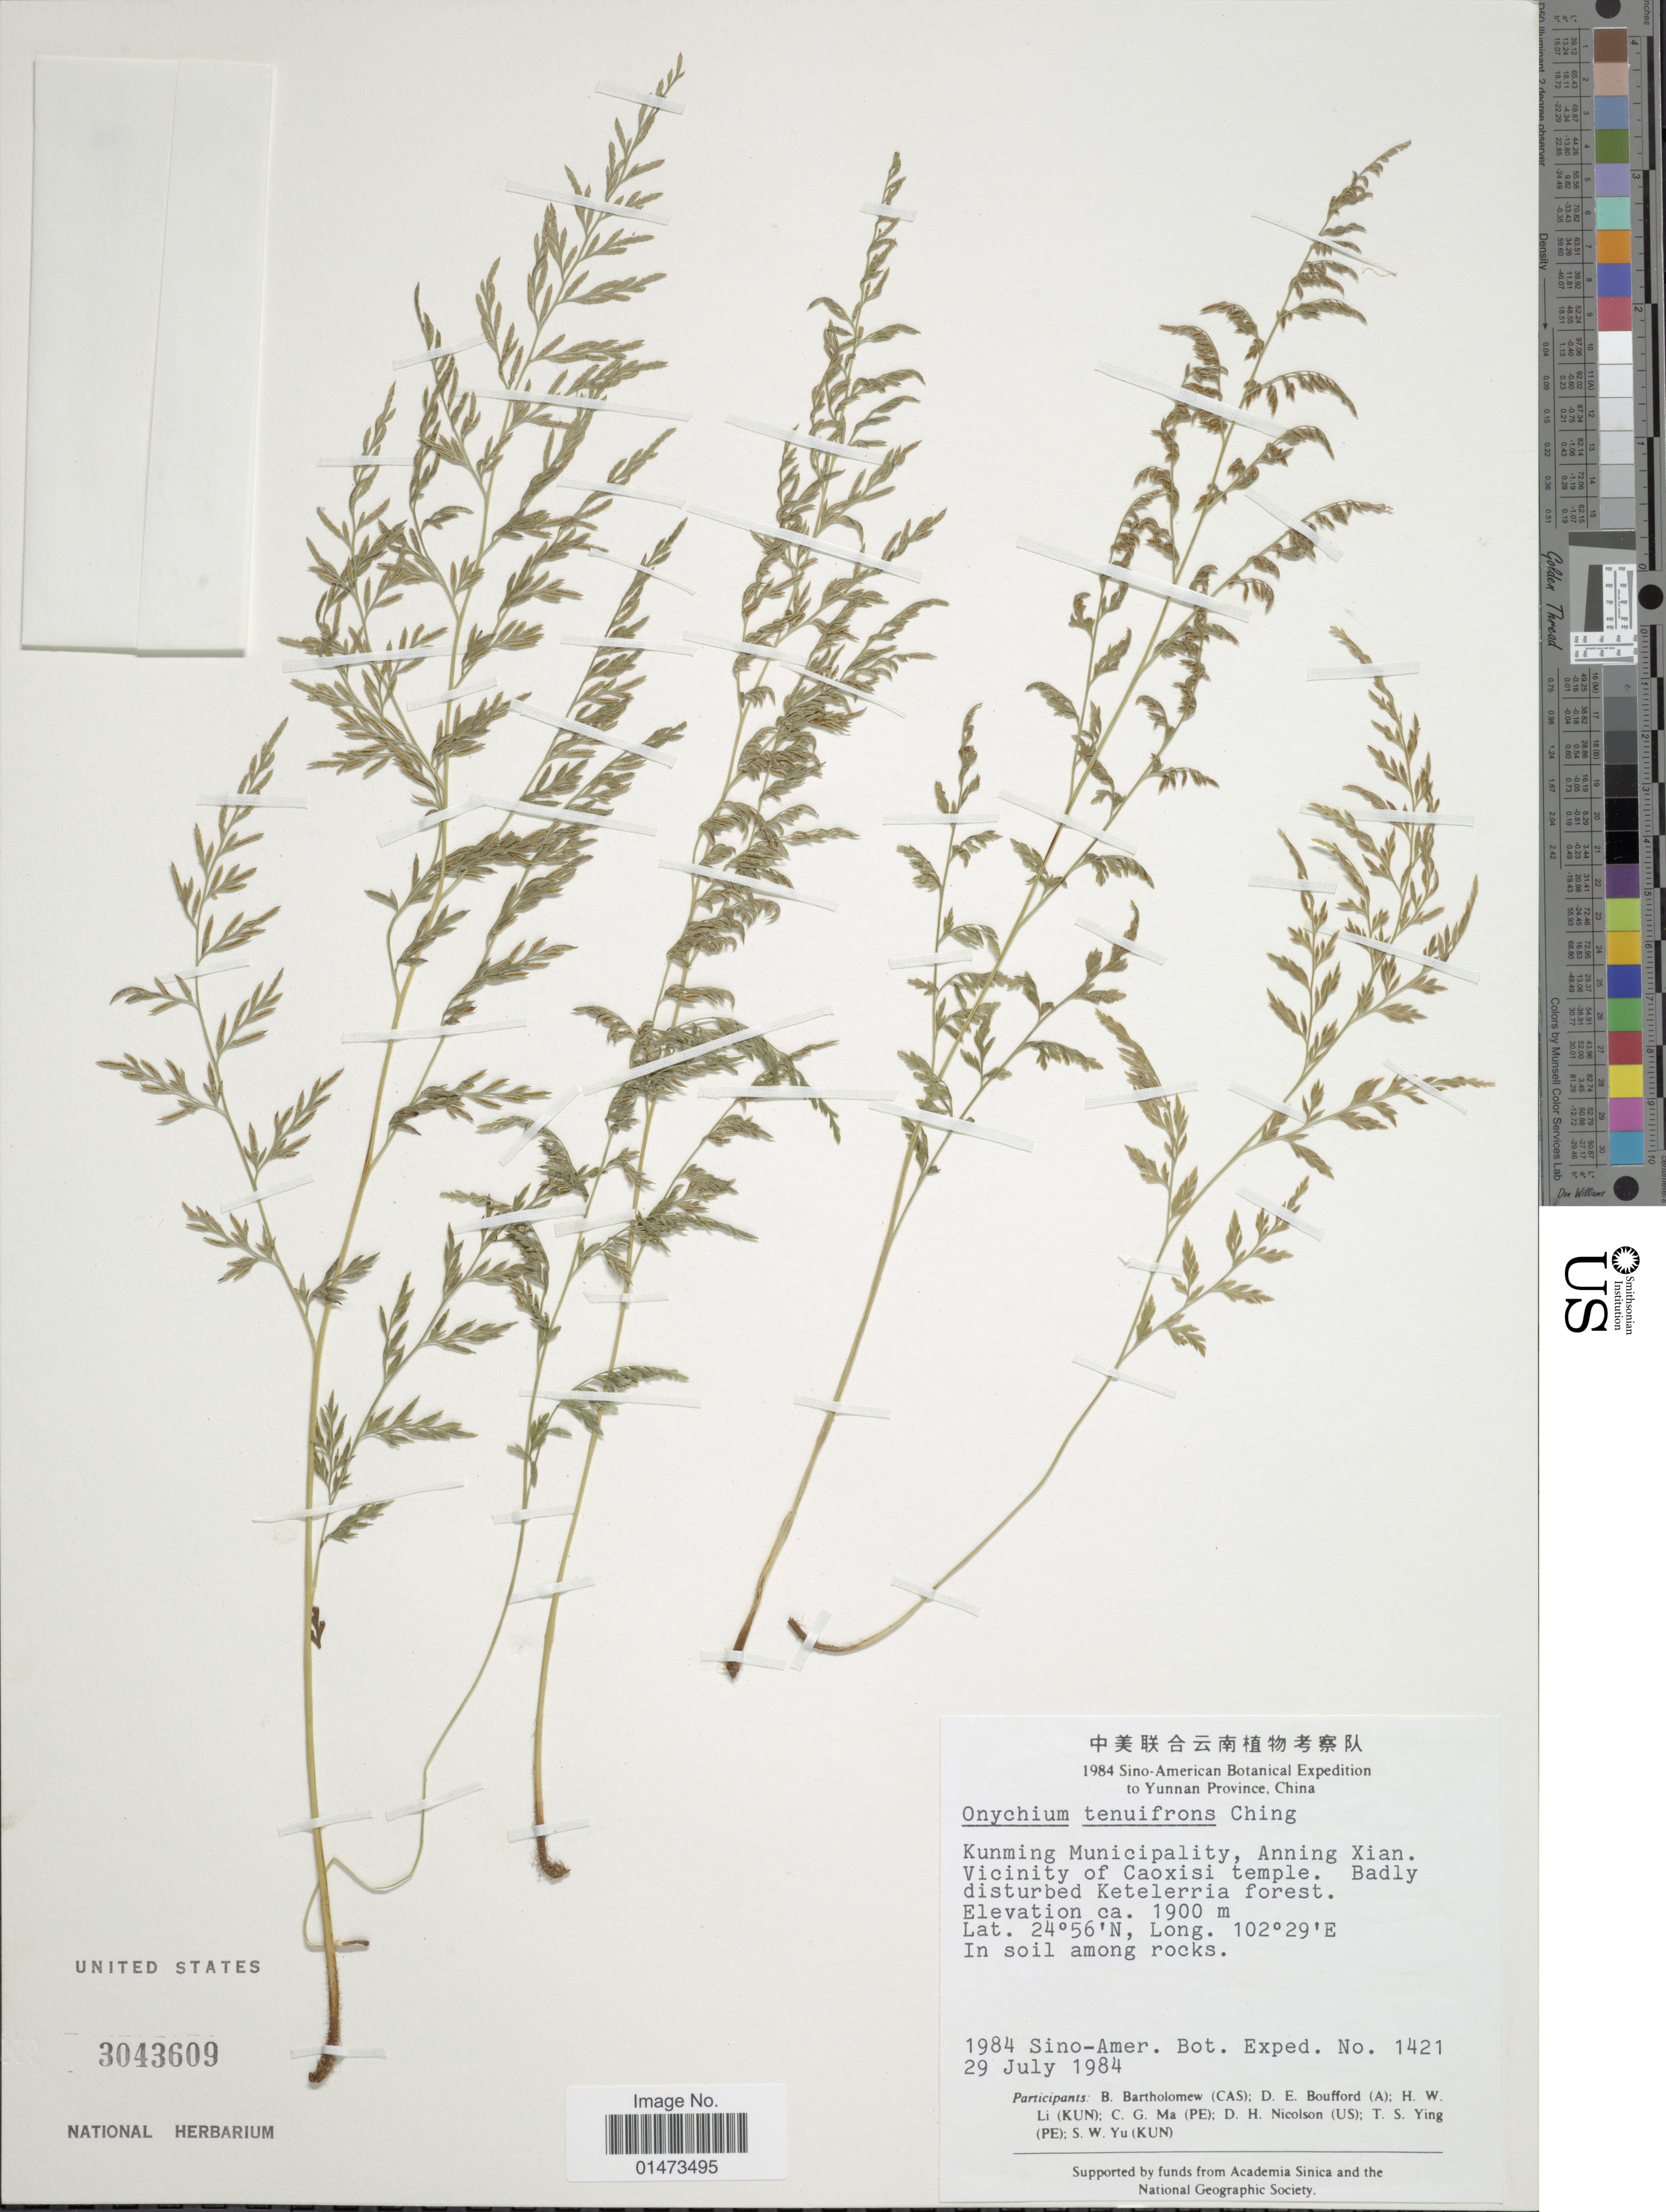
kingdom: Plantae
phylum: Tracheophyta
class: Polypodiopsida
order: Polypodiales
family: Pteridaceae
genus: Onychium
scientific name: Onychium tenuifrons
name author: Ching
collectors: Sino-Amer. Bot. Exped. 1984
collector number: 1421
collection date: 1984-07-29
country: China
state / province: Yunnan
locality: Kunming Municipality, Anning Xian, vicinity of Caoxisi temple.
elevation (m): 1900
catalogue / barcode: US 3043609